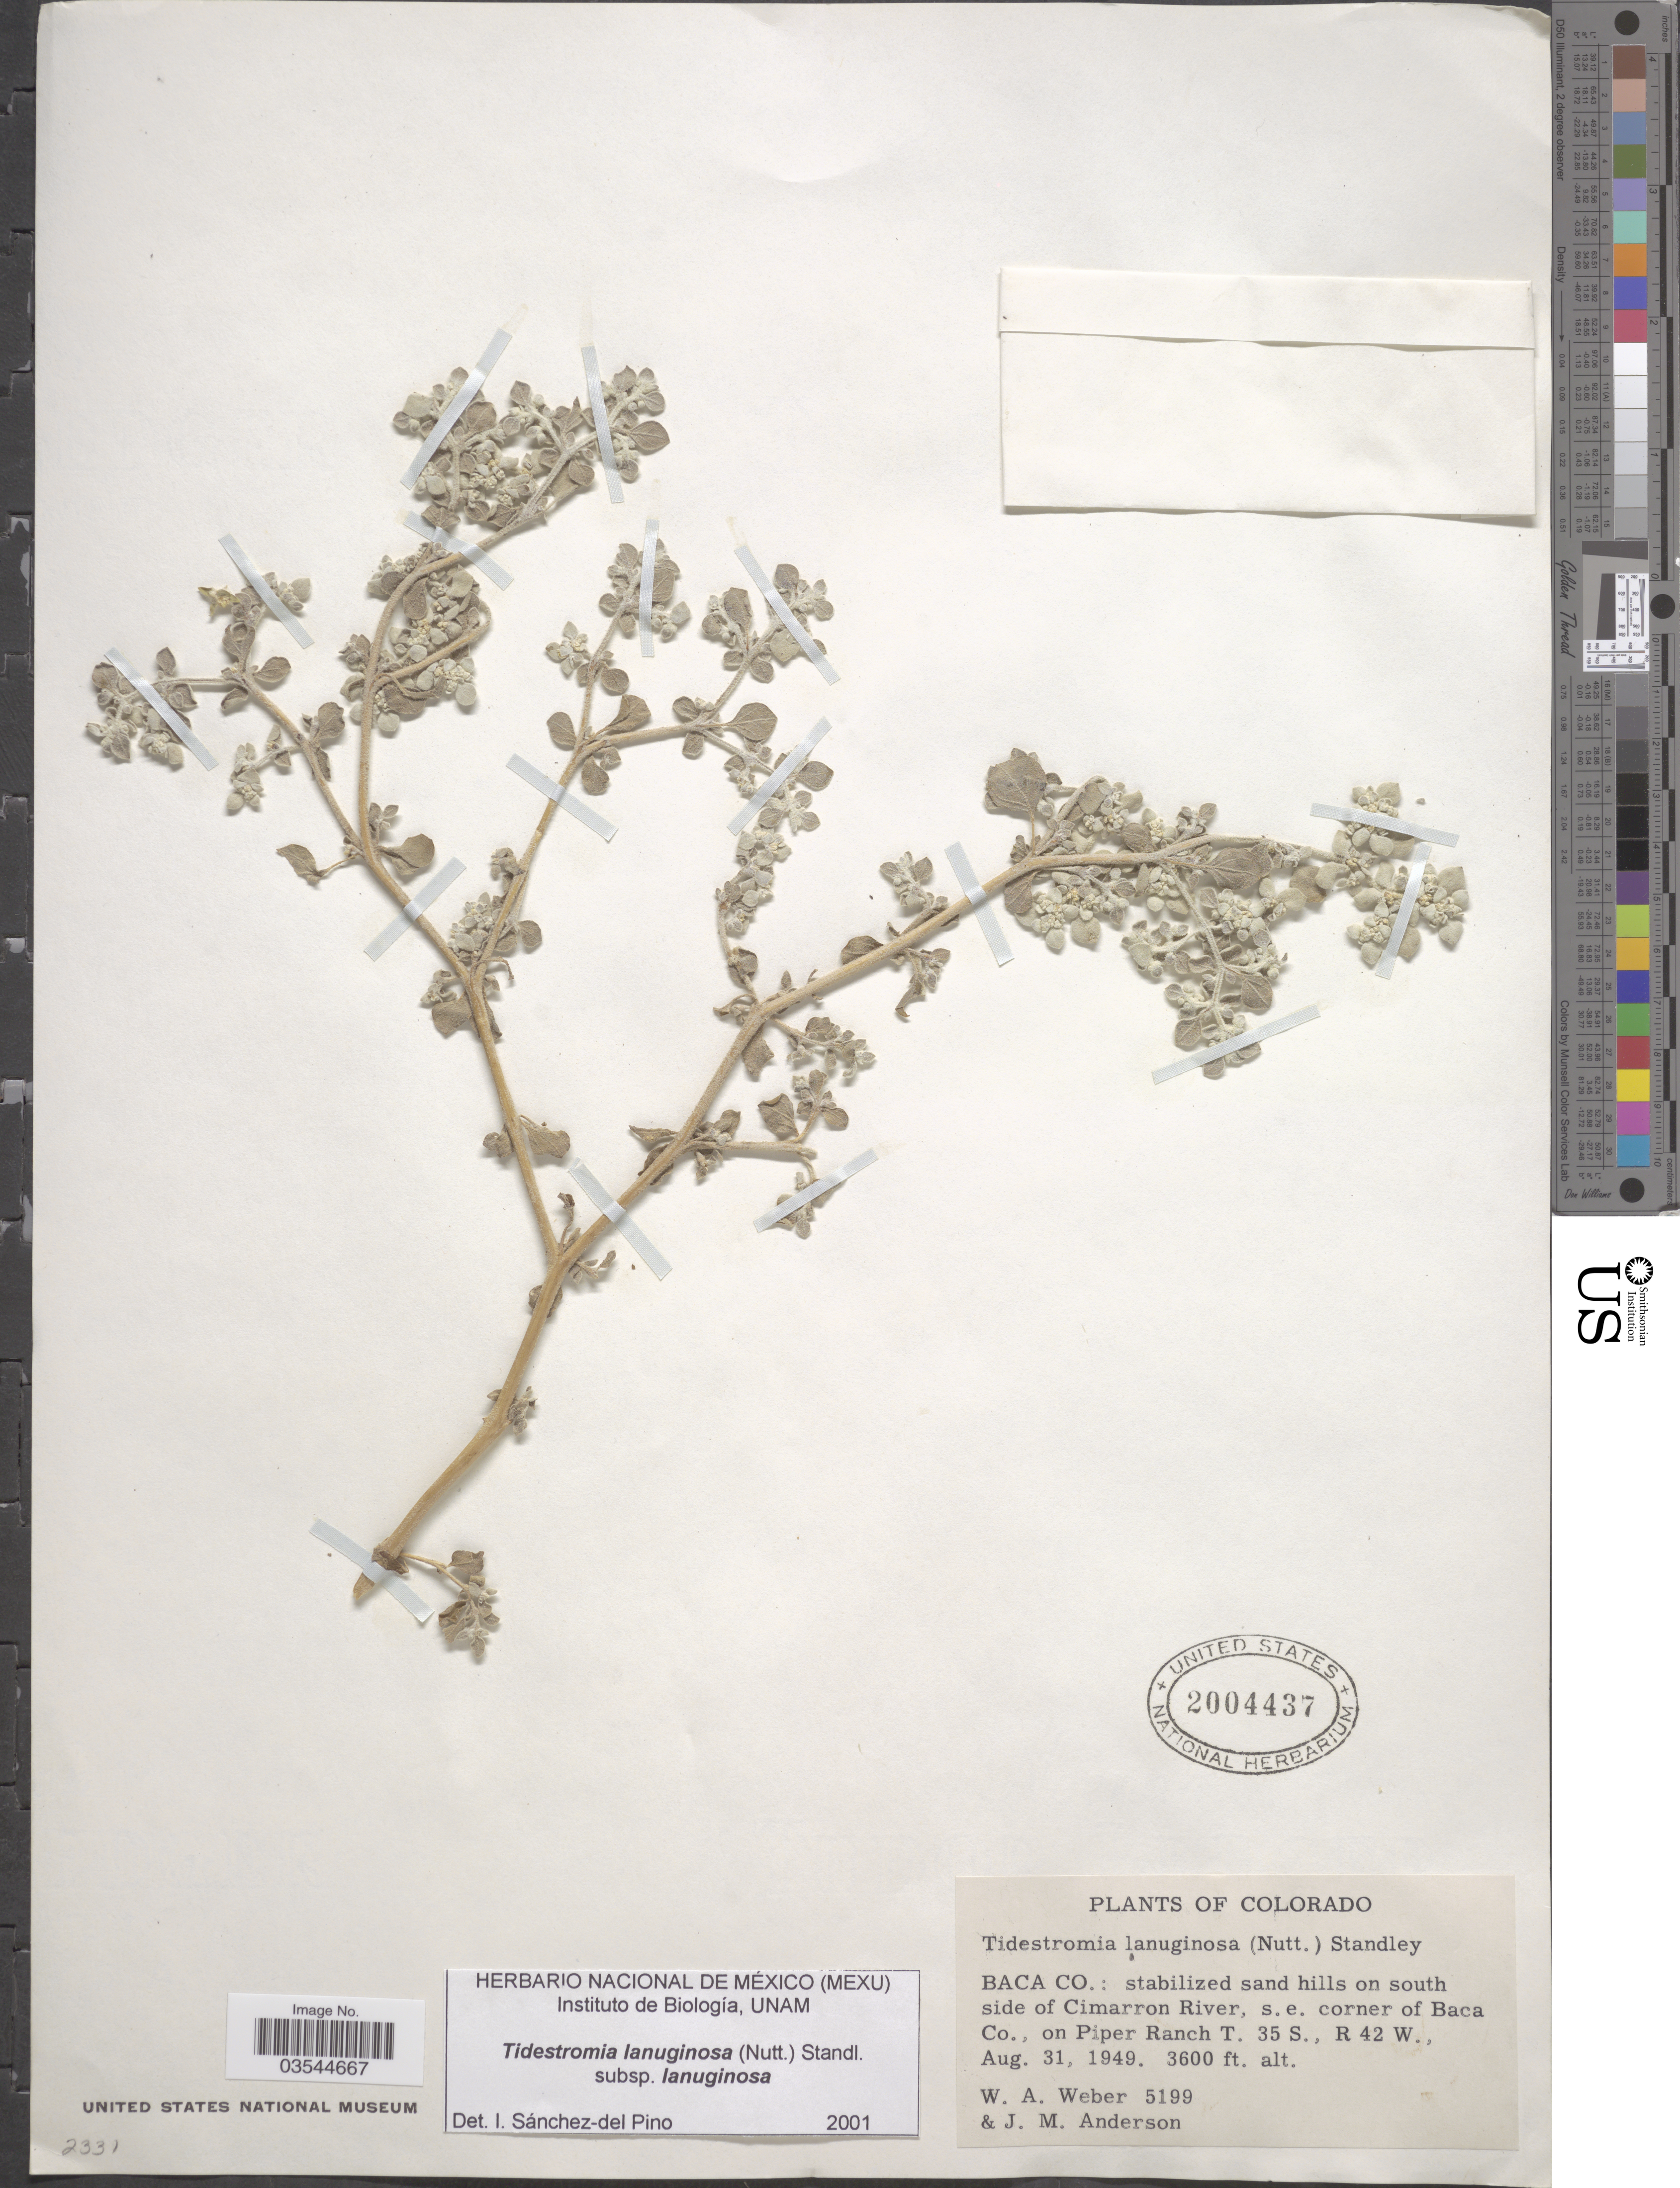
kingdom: Plantae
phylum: Tracheophyta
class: Magnoliopsida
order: Caryophyllales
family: Amaranthaceae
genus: Tidestromia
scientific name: Tidestromia lanuginosa subsp. lanuginosa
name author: (Nutt.) Standl.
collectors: W. A. Weber & J. Anderson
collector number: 5199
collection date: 1949-08-31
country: United States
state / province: Colorado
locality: Baca Co.: stabilized sand hills on south side of Cimarron River, s.e. corner of Baca Co., on Piper Ranch T. 35 S., R 42 W.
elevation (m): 1097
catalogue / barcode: US 2004437